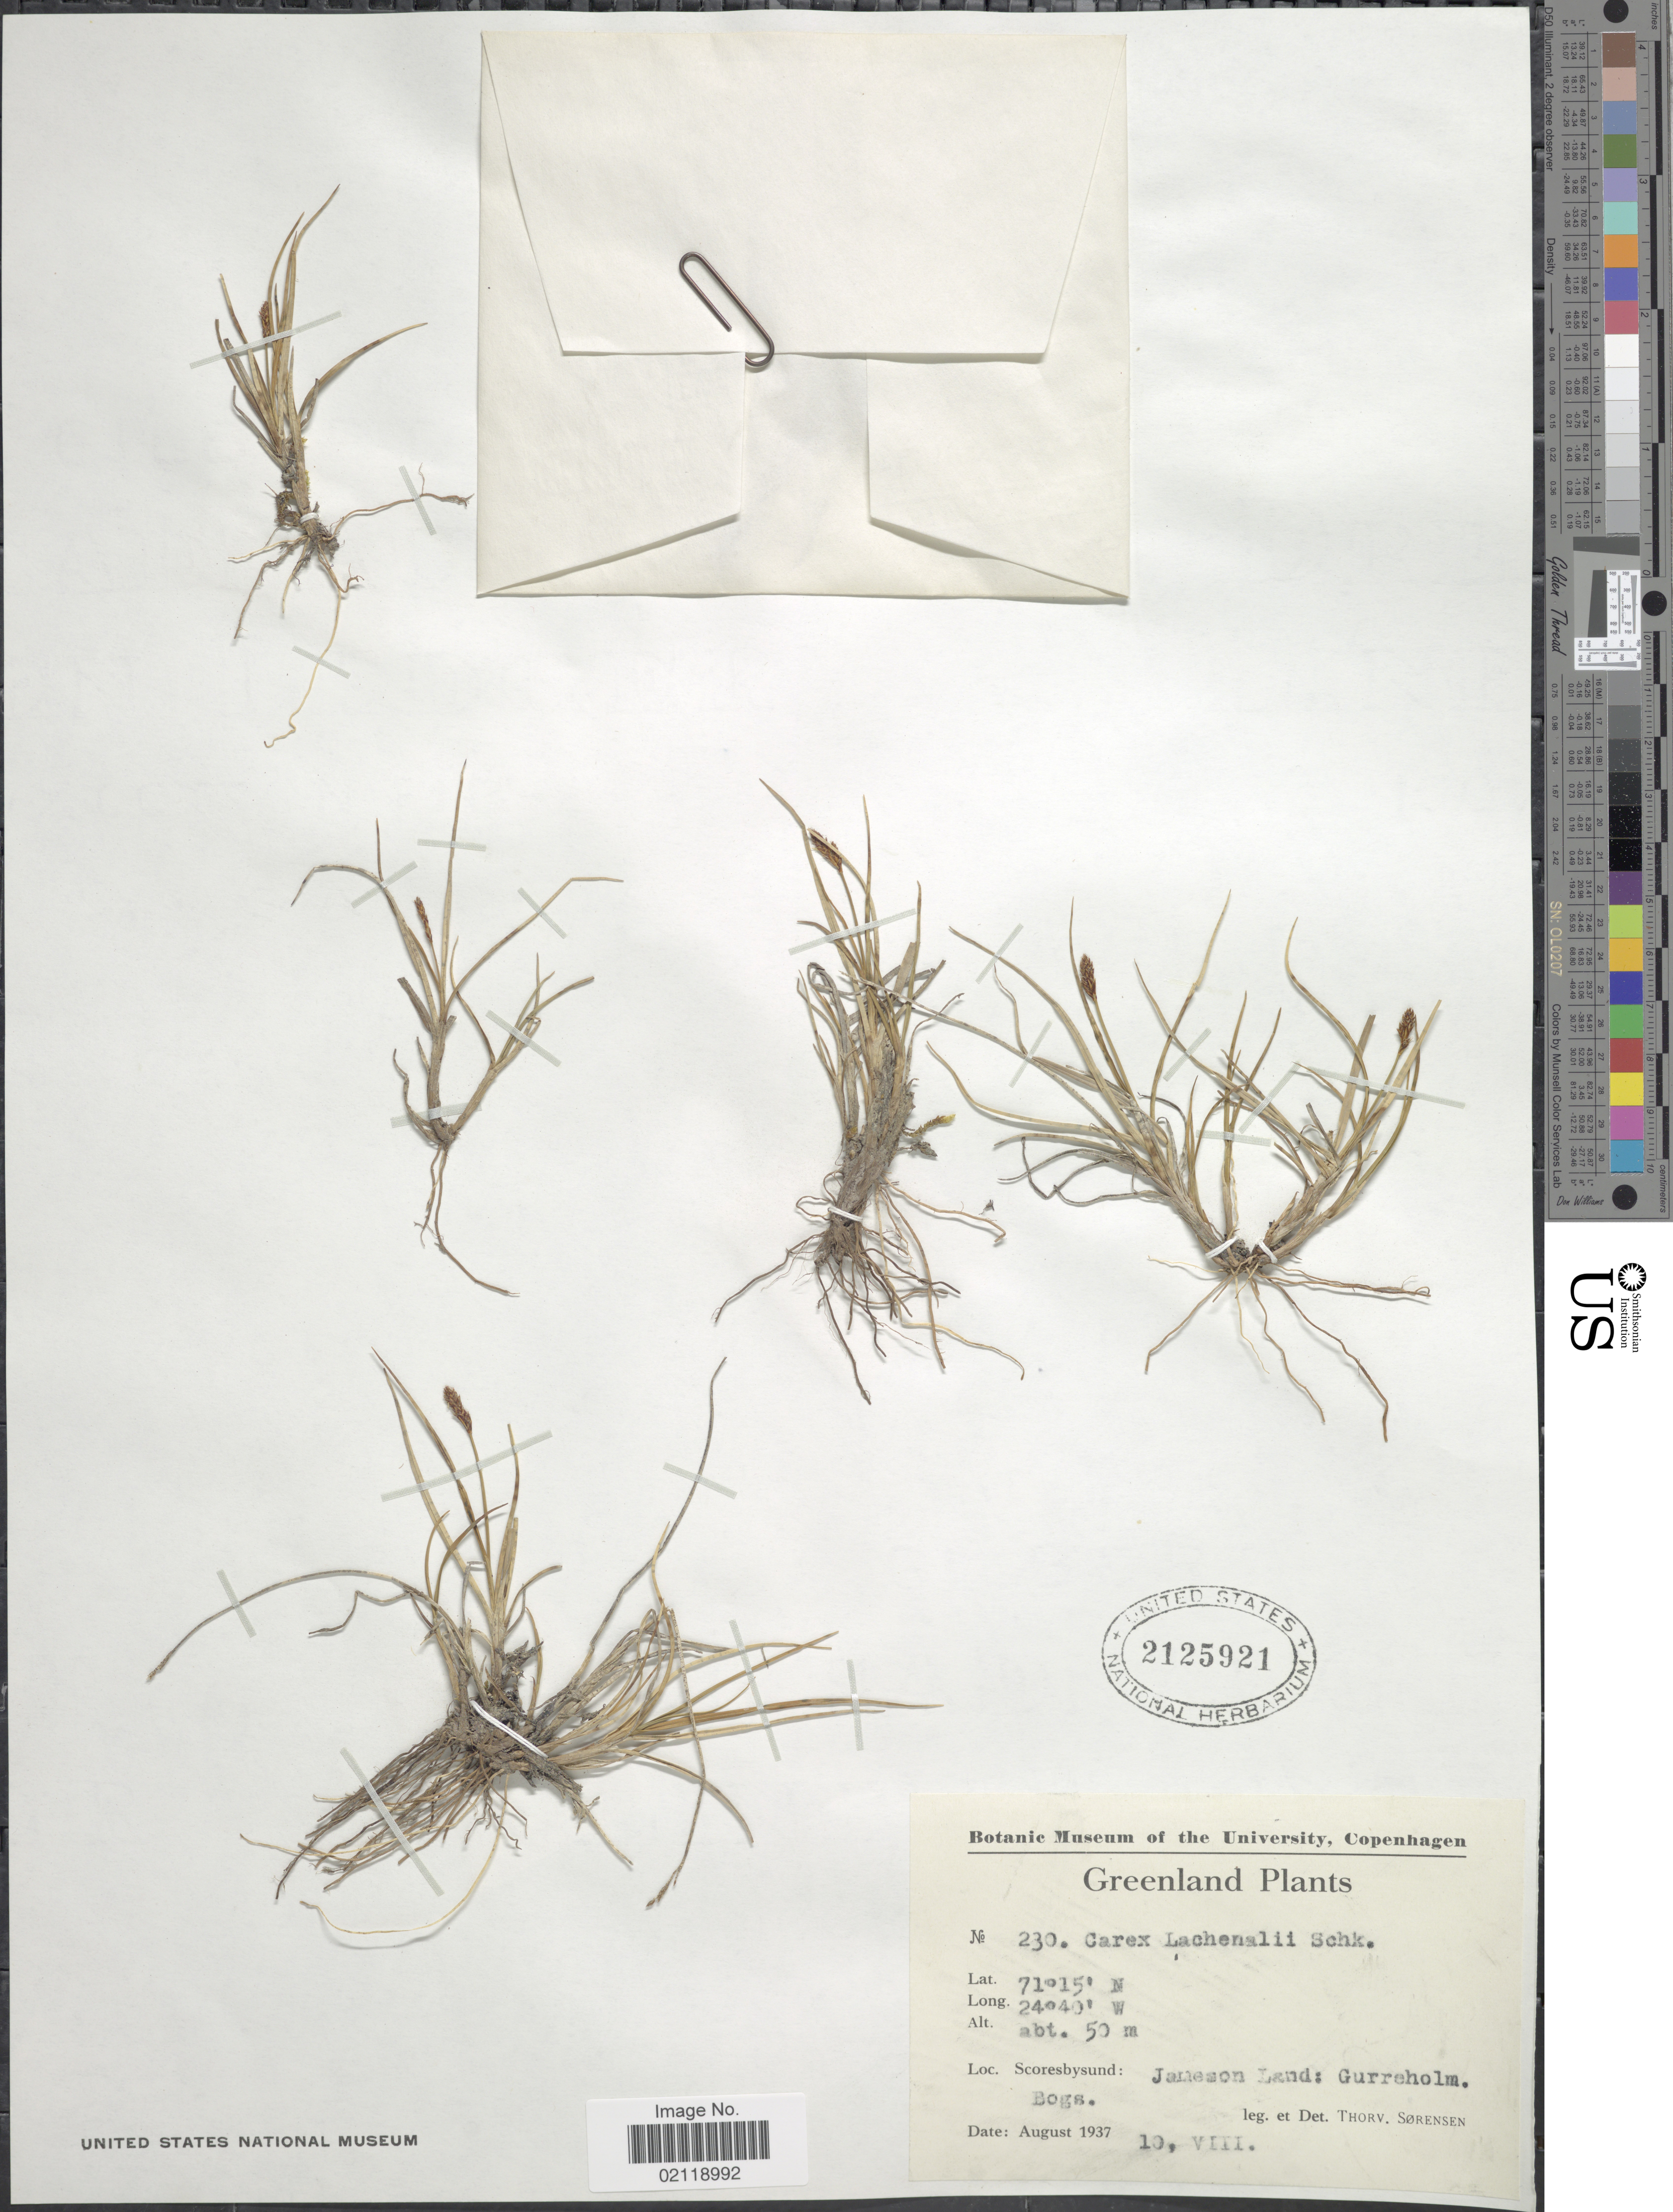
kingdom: Plantae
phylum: Tracheophyta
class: Liliopsida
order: Poales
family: Cyperaceae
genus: Carex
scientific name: Carex lachenalii subsp. lachenalii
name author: Schkuhr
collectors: T. Sorensen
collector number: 230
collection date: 1937-08-10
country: Greenland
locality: Scoresbysund. Jameson Island: Gurreholm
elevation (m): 50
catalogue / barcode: US 2125921